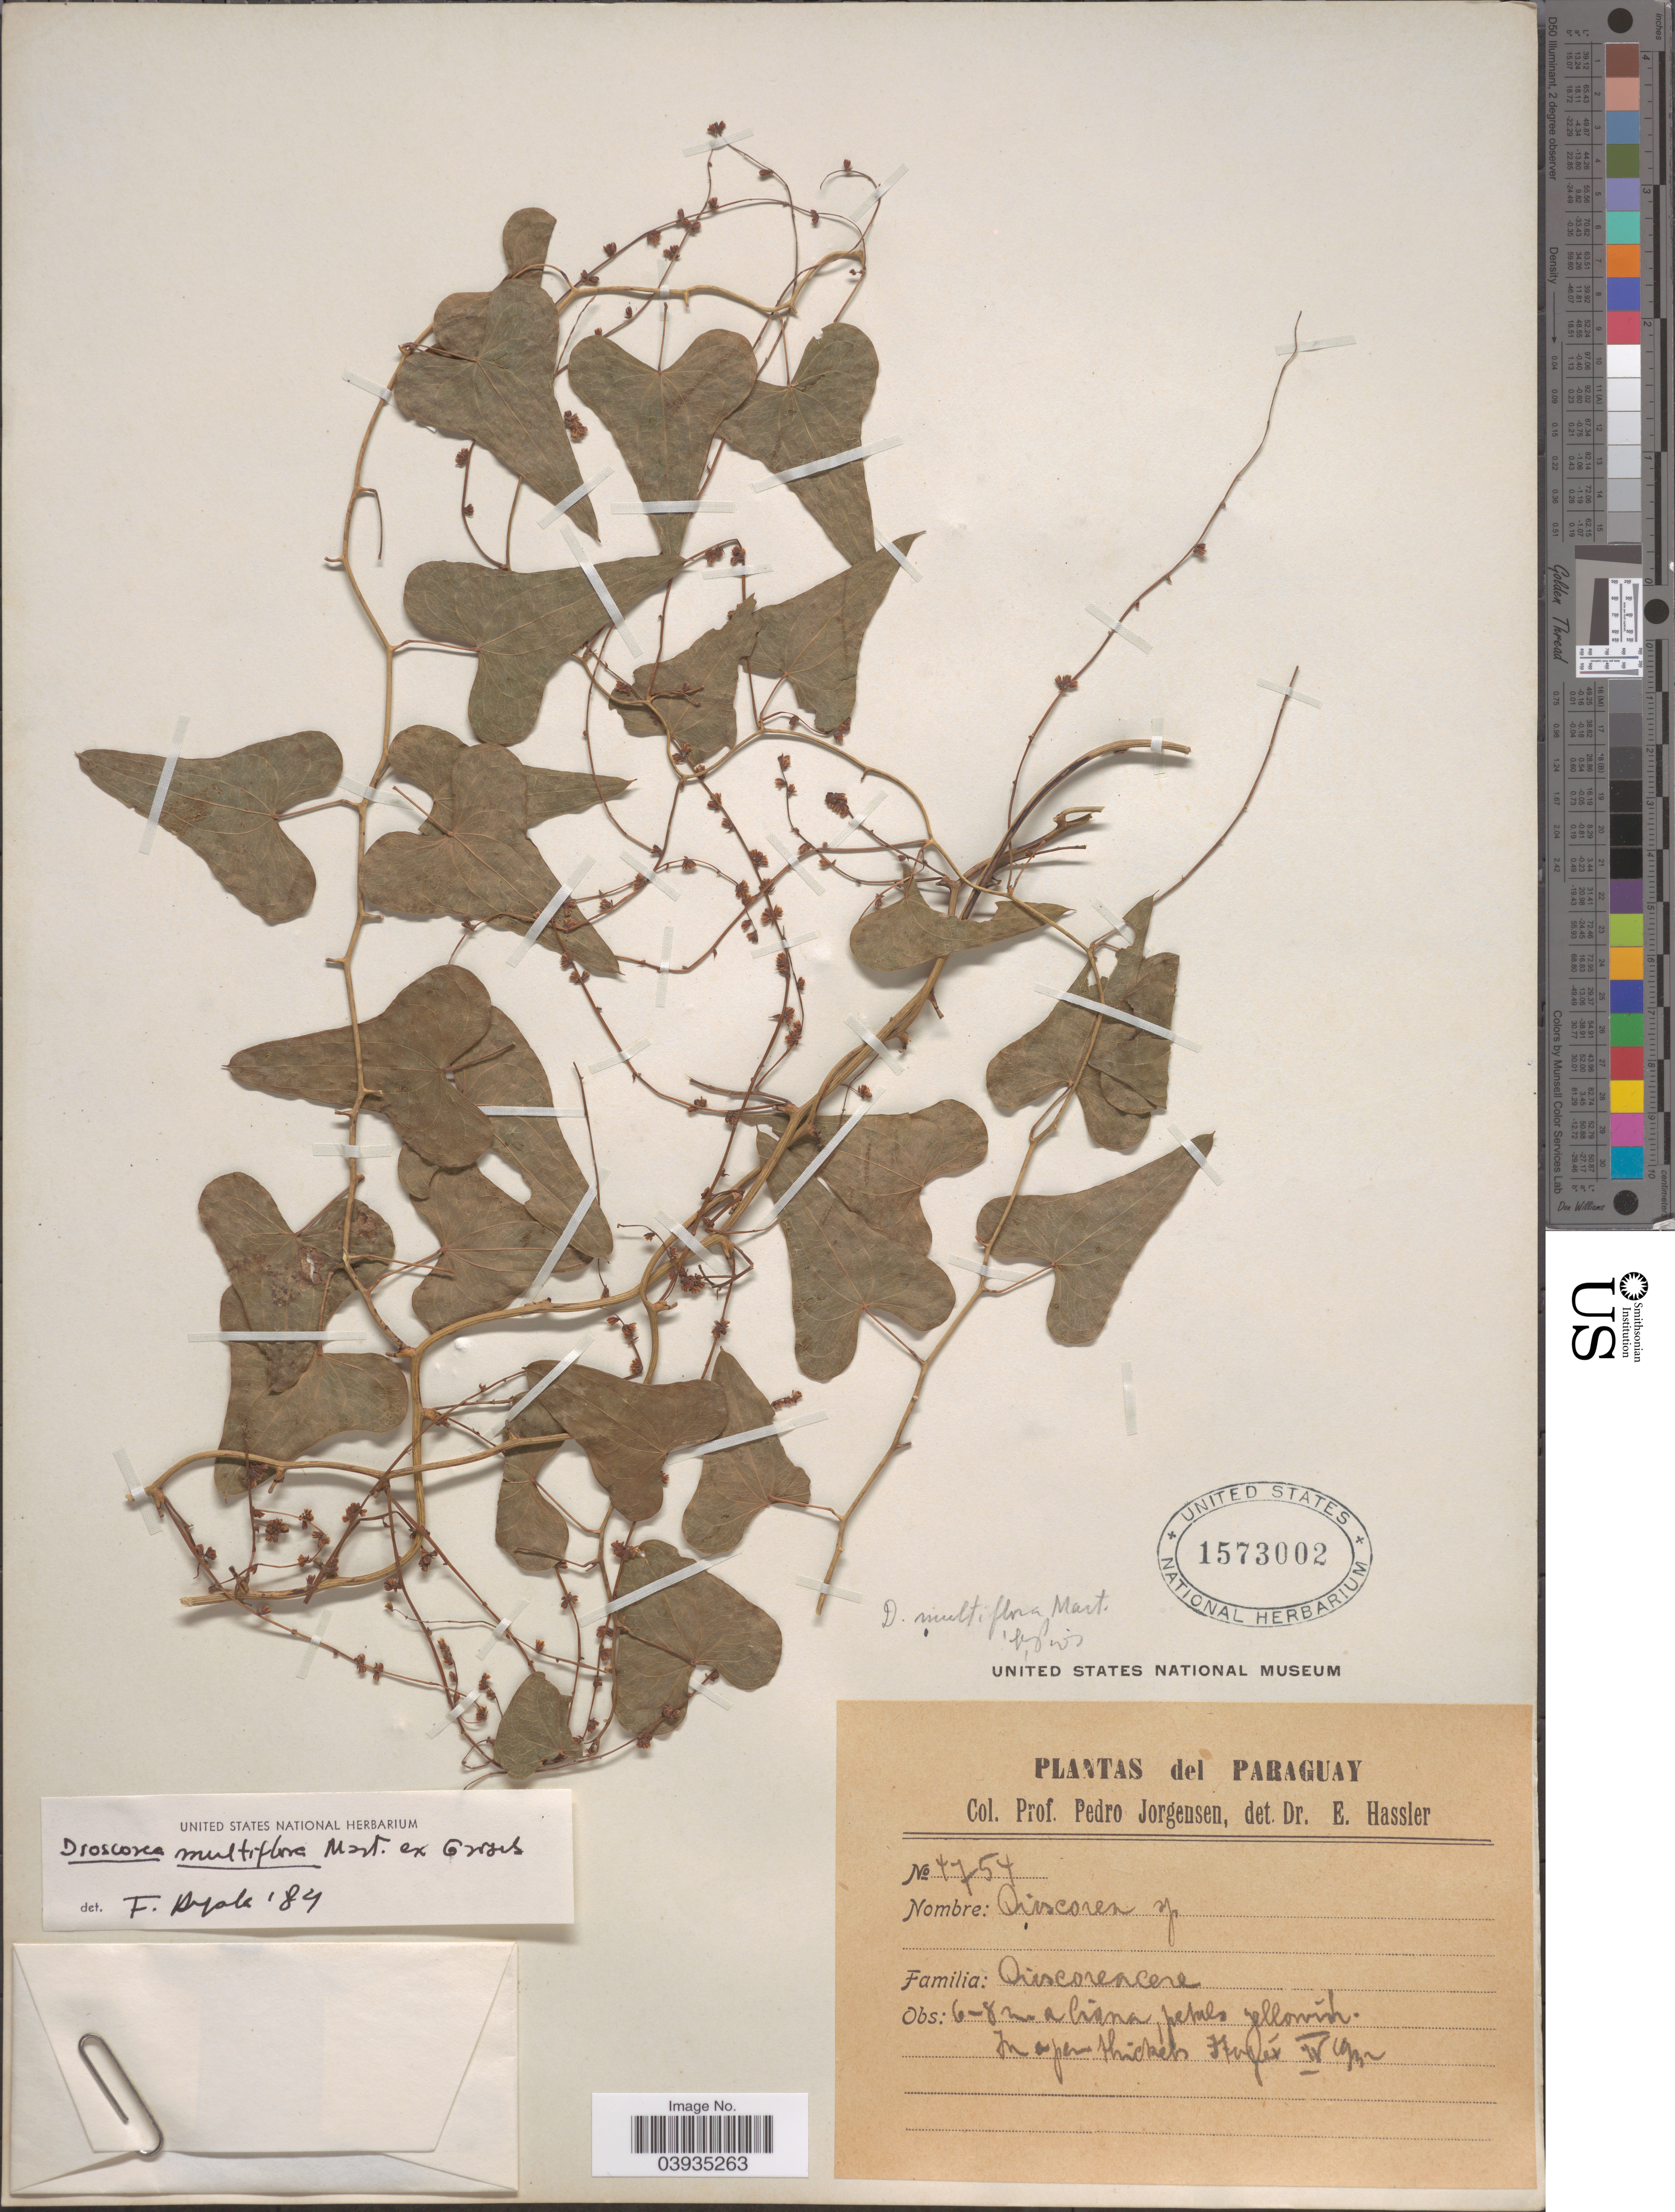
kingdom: Plantae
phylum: Tracheophyta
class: Liliopsida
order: Dioscoreales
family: Dioscoreaceae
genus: Dioscorea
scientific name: Dioscorea multiflora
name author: Mart. ex Griseb.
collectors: P. Jörgensen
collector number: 4754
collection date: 1932-04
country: Paraguay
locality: Itapu.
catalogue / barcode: US 1573002